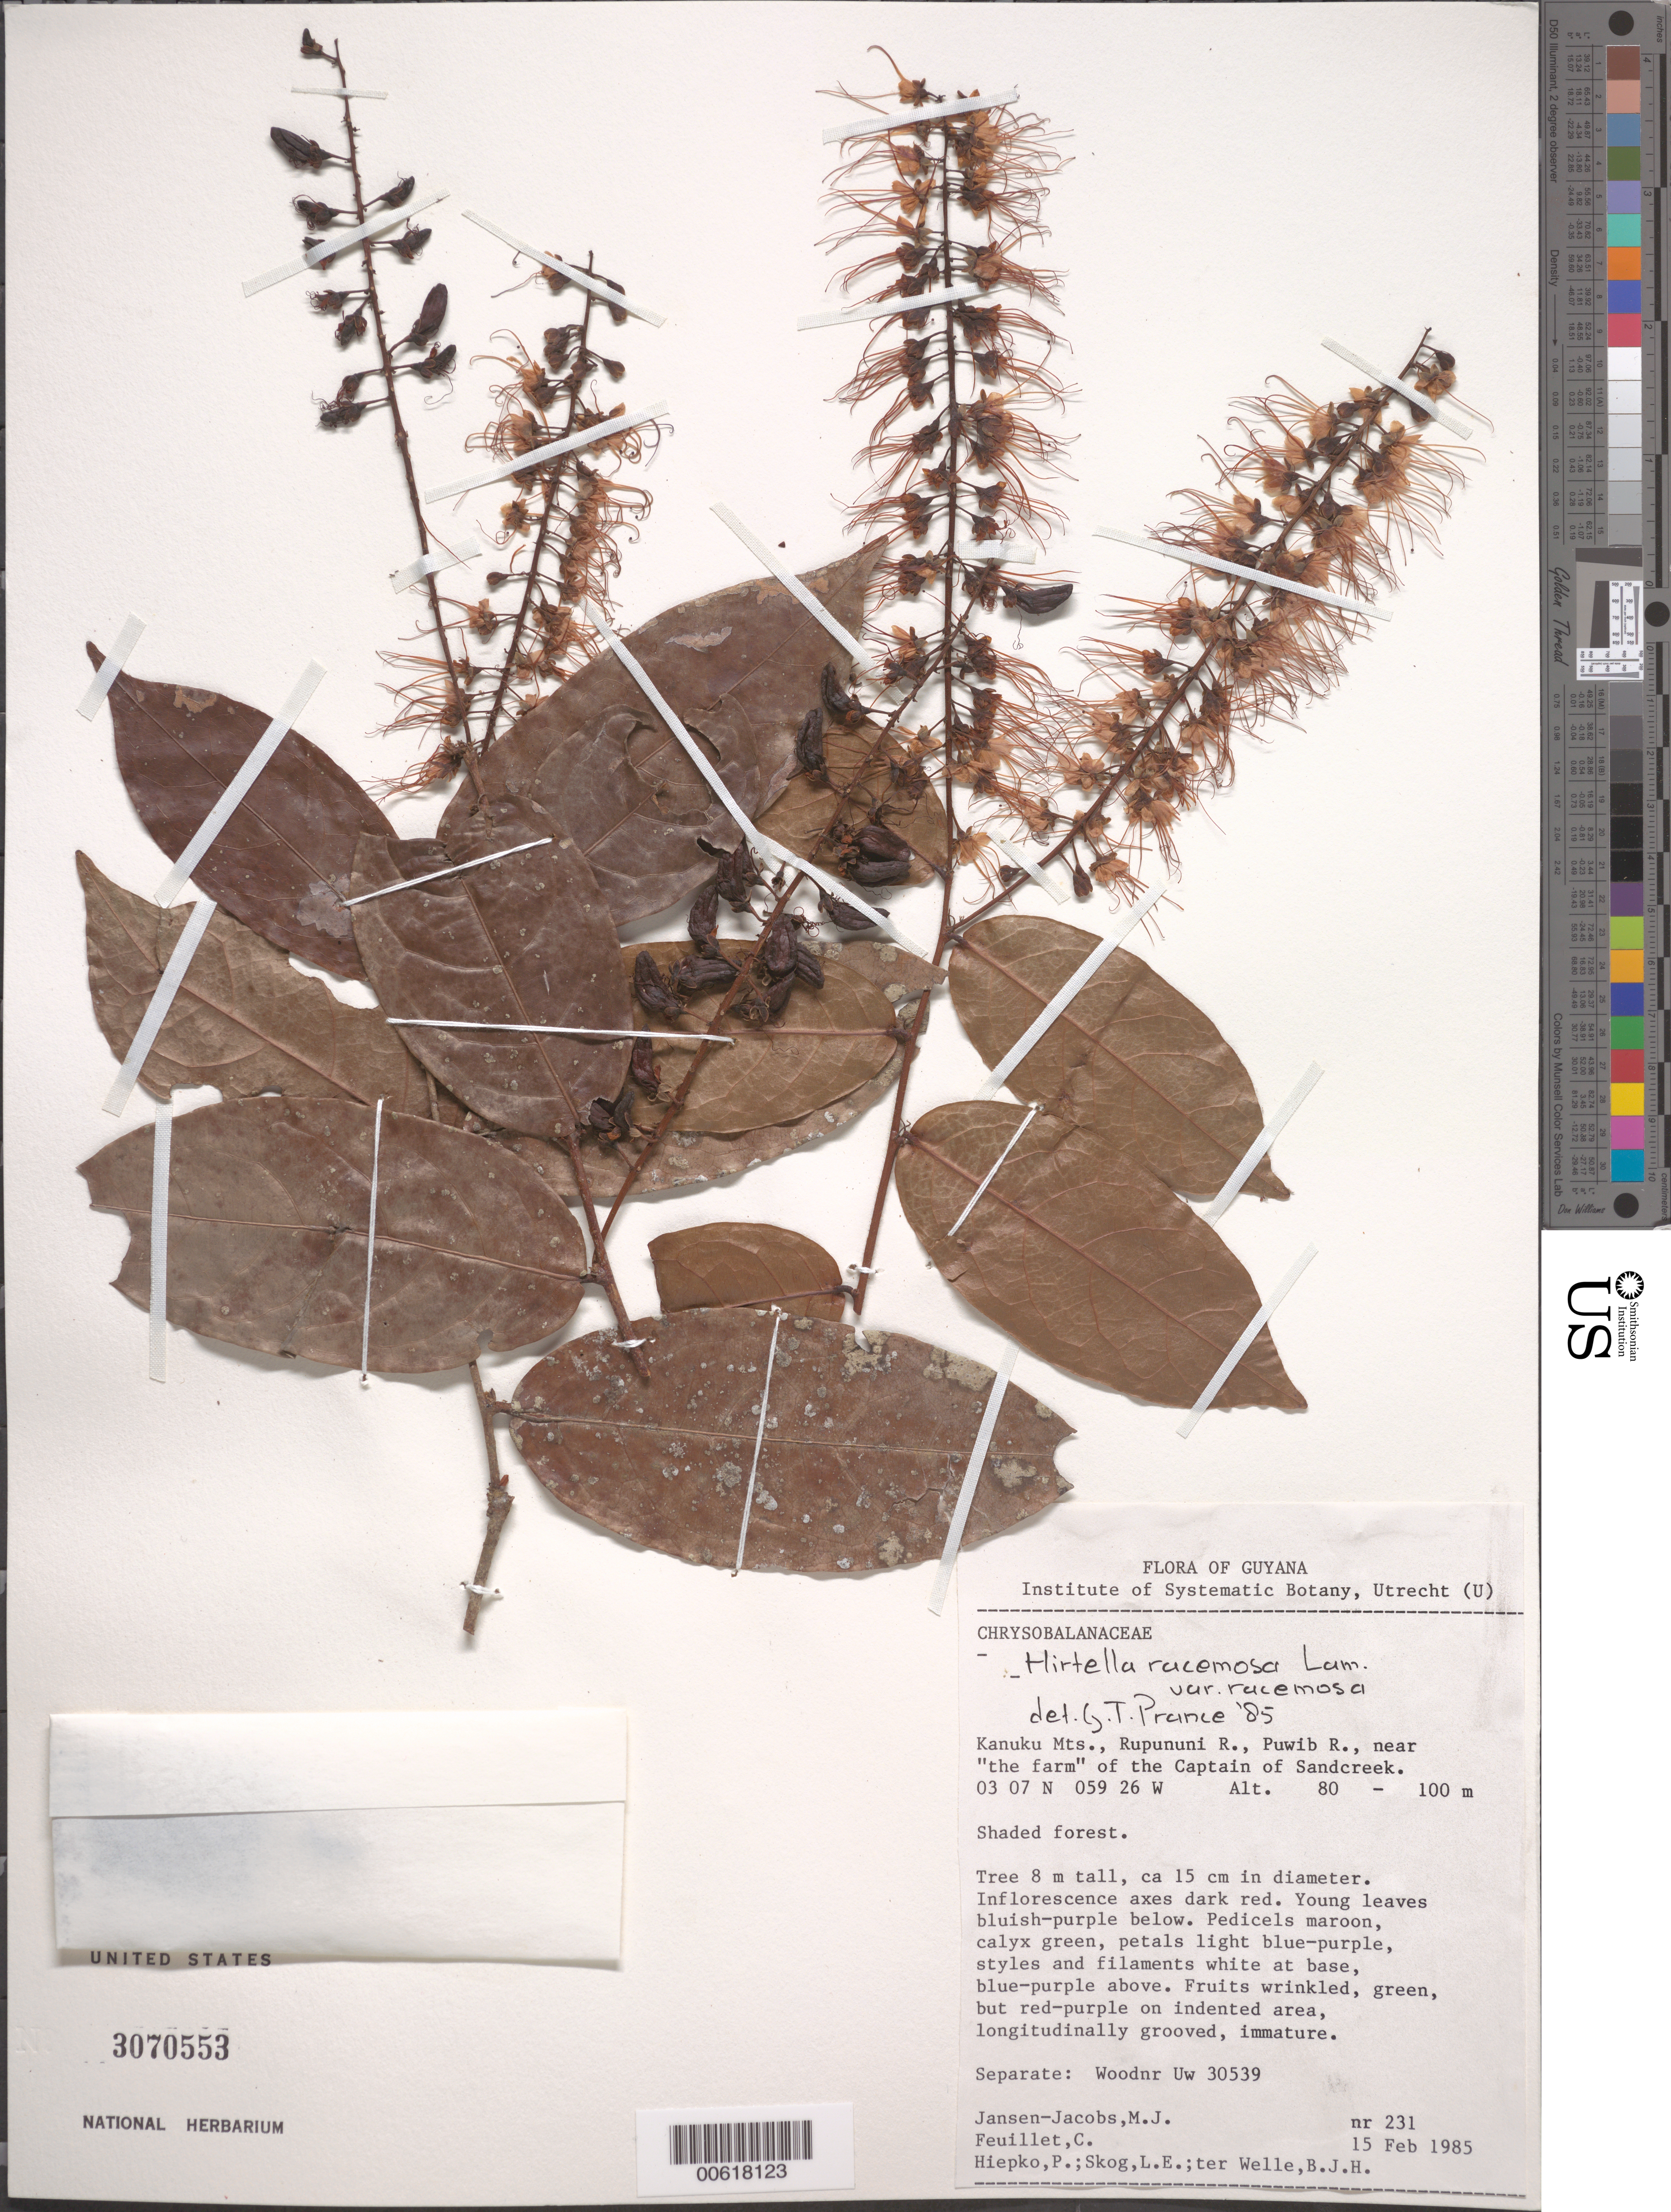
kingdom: Plantae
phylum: Tracheophyta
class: Magnoliopsida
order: Malpighiales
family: Chrysobalanaceae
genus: Hirtella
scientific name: Hirtella racemosa var. racemosa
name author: Lam.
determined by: Prance, G. T.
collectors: M. J. Jansen-Jacobs, C. Feuillet, P. H. Hiepko, L. E. Skog & B. Welle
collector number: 231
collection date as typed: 15-Feb-85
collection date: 1985-02-15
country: Guyana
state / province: U. Takutu-U. Essequibo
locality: Kanuku Mts., Rupununi R., Puwib R. near "the farm" of the Captain of Sandcreek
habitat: Shaded forest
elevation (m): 80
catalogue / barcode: US 3070553